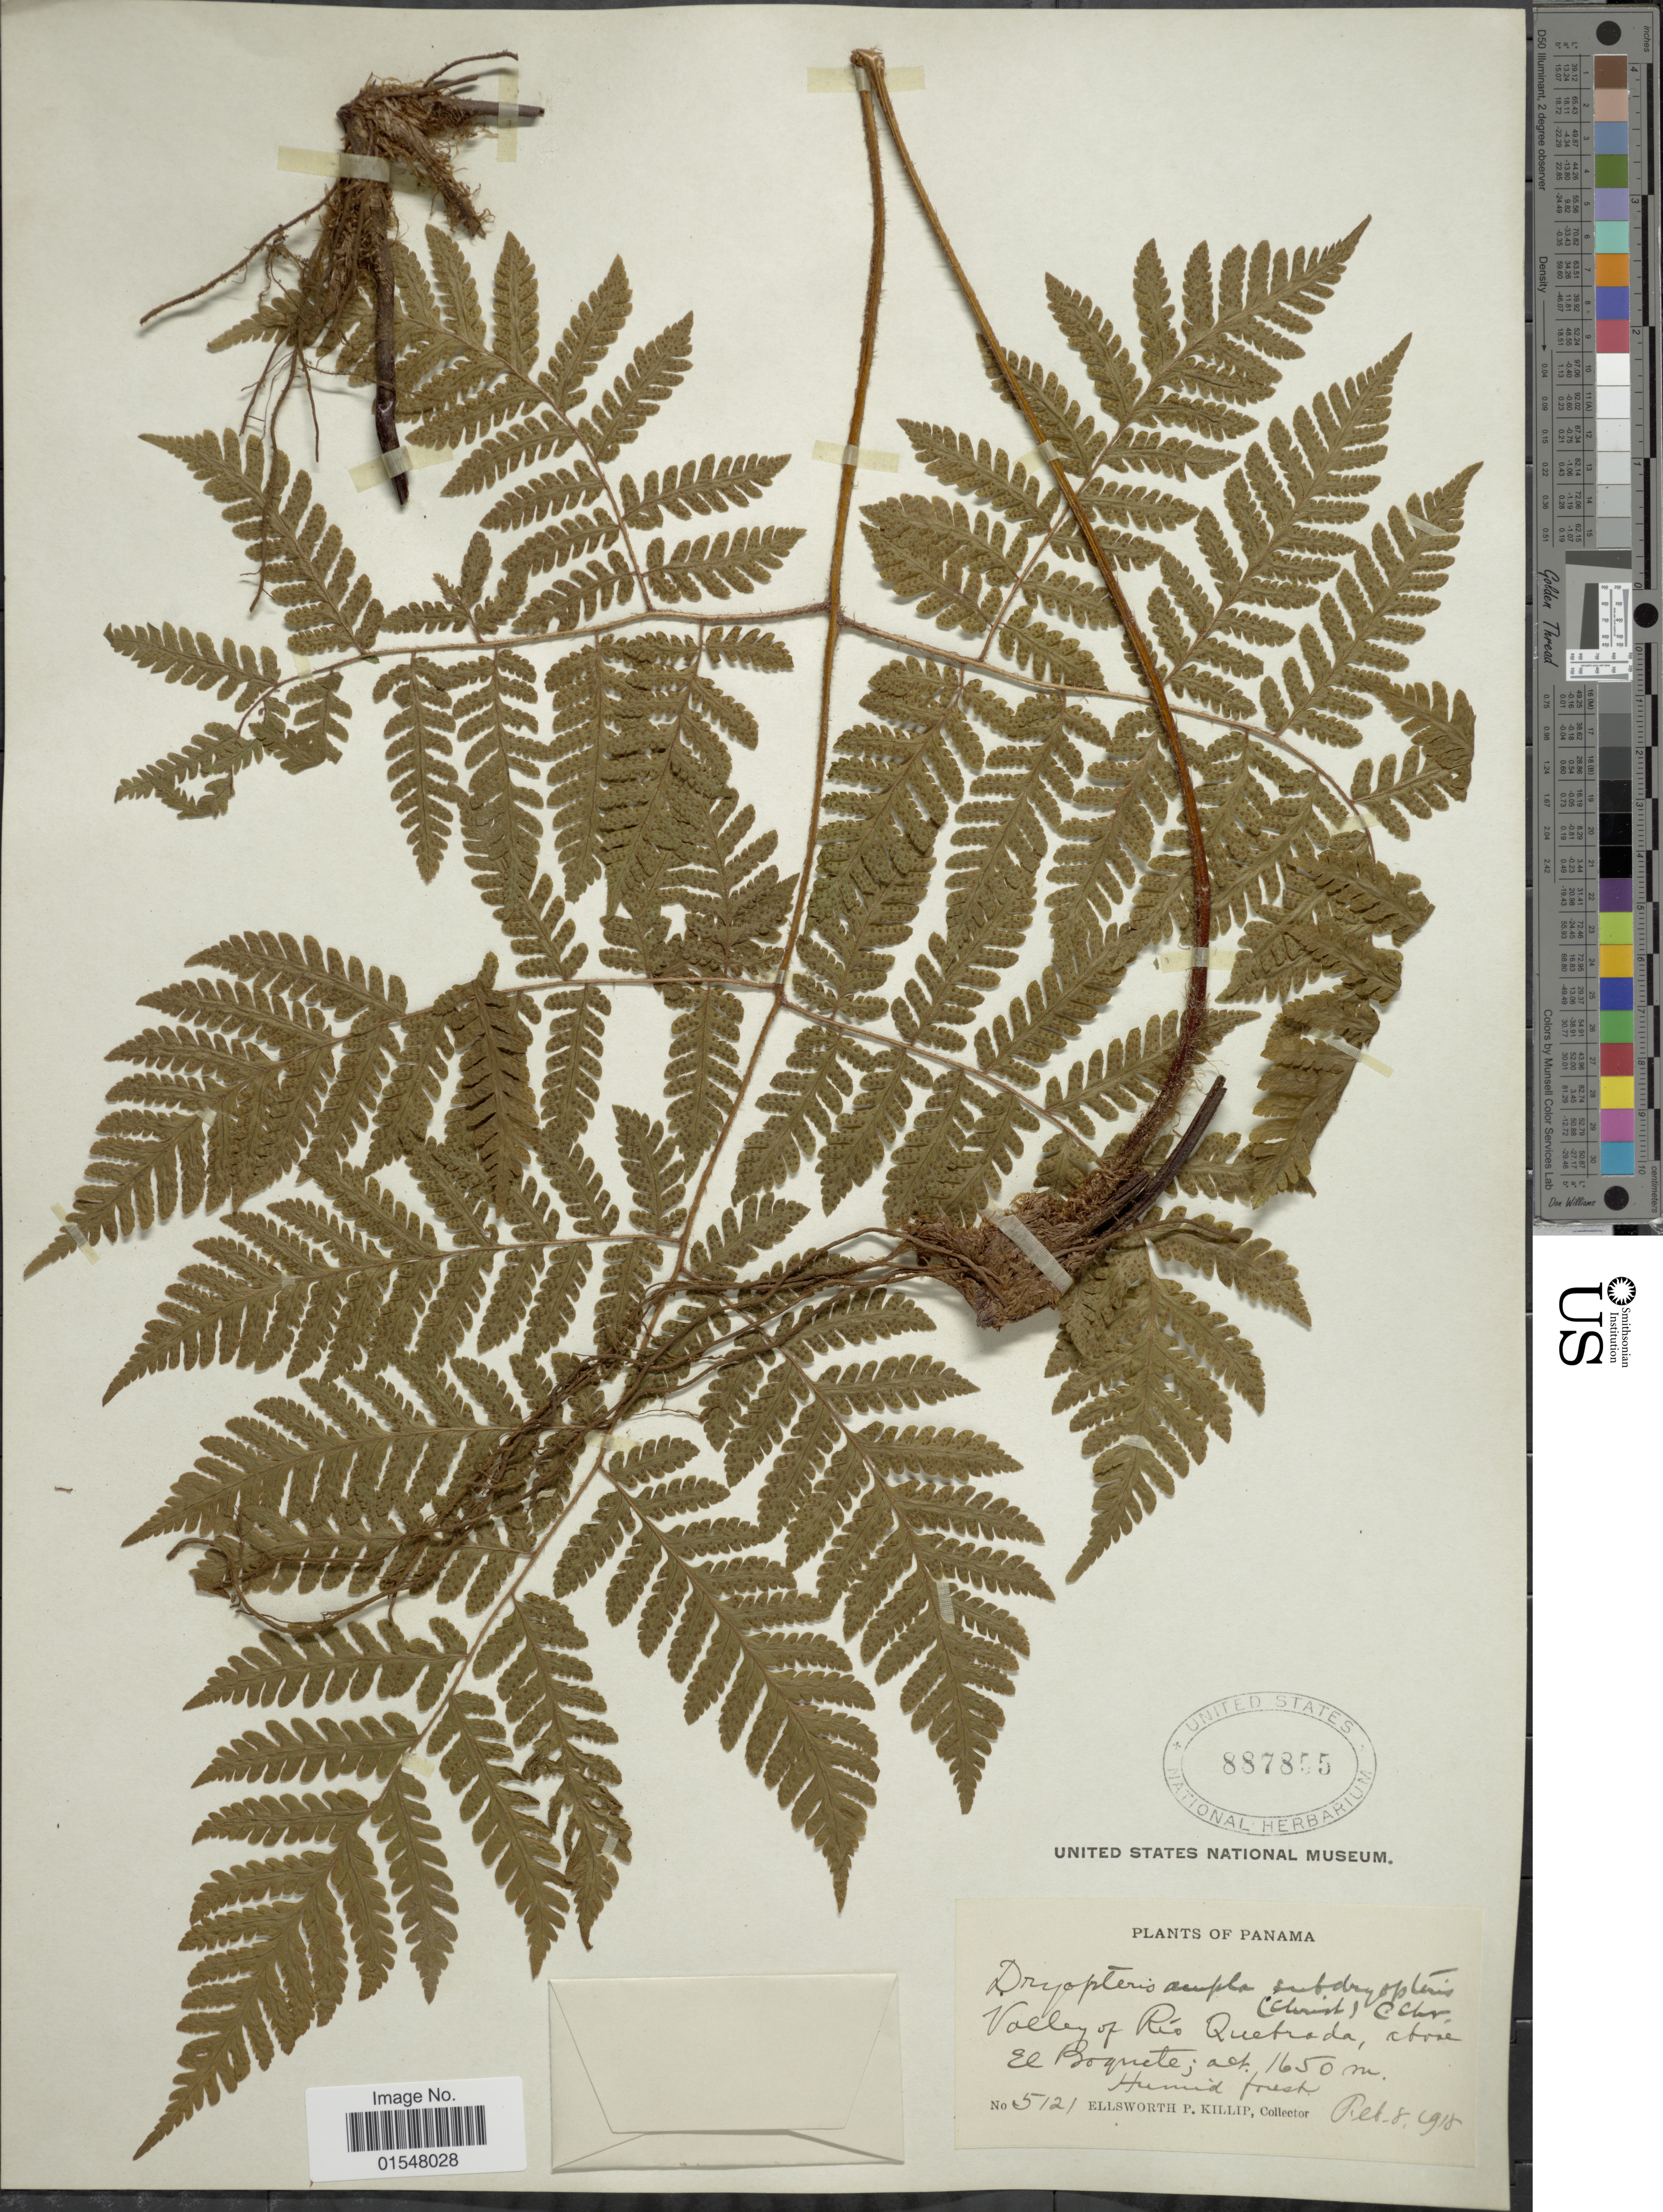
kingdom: Plantae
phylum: Tracheophyta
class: Polypodiopsida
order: Polypodiales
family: Dryopteridaceae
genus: Ctenitis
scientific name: Ctenitis subdryopteris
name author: (Christ) Lellinger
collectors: E. P. Killip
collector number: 5121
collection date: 1918-02-08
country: Panama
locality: Valley of Río Quebrada, above El Boquete, humid forest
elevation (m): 1650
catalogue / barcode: US 887855